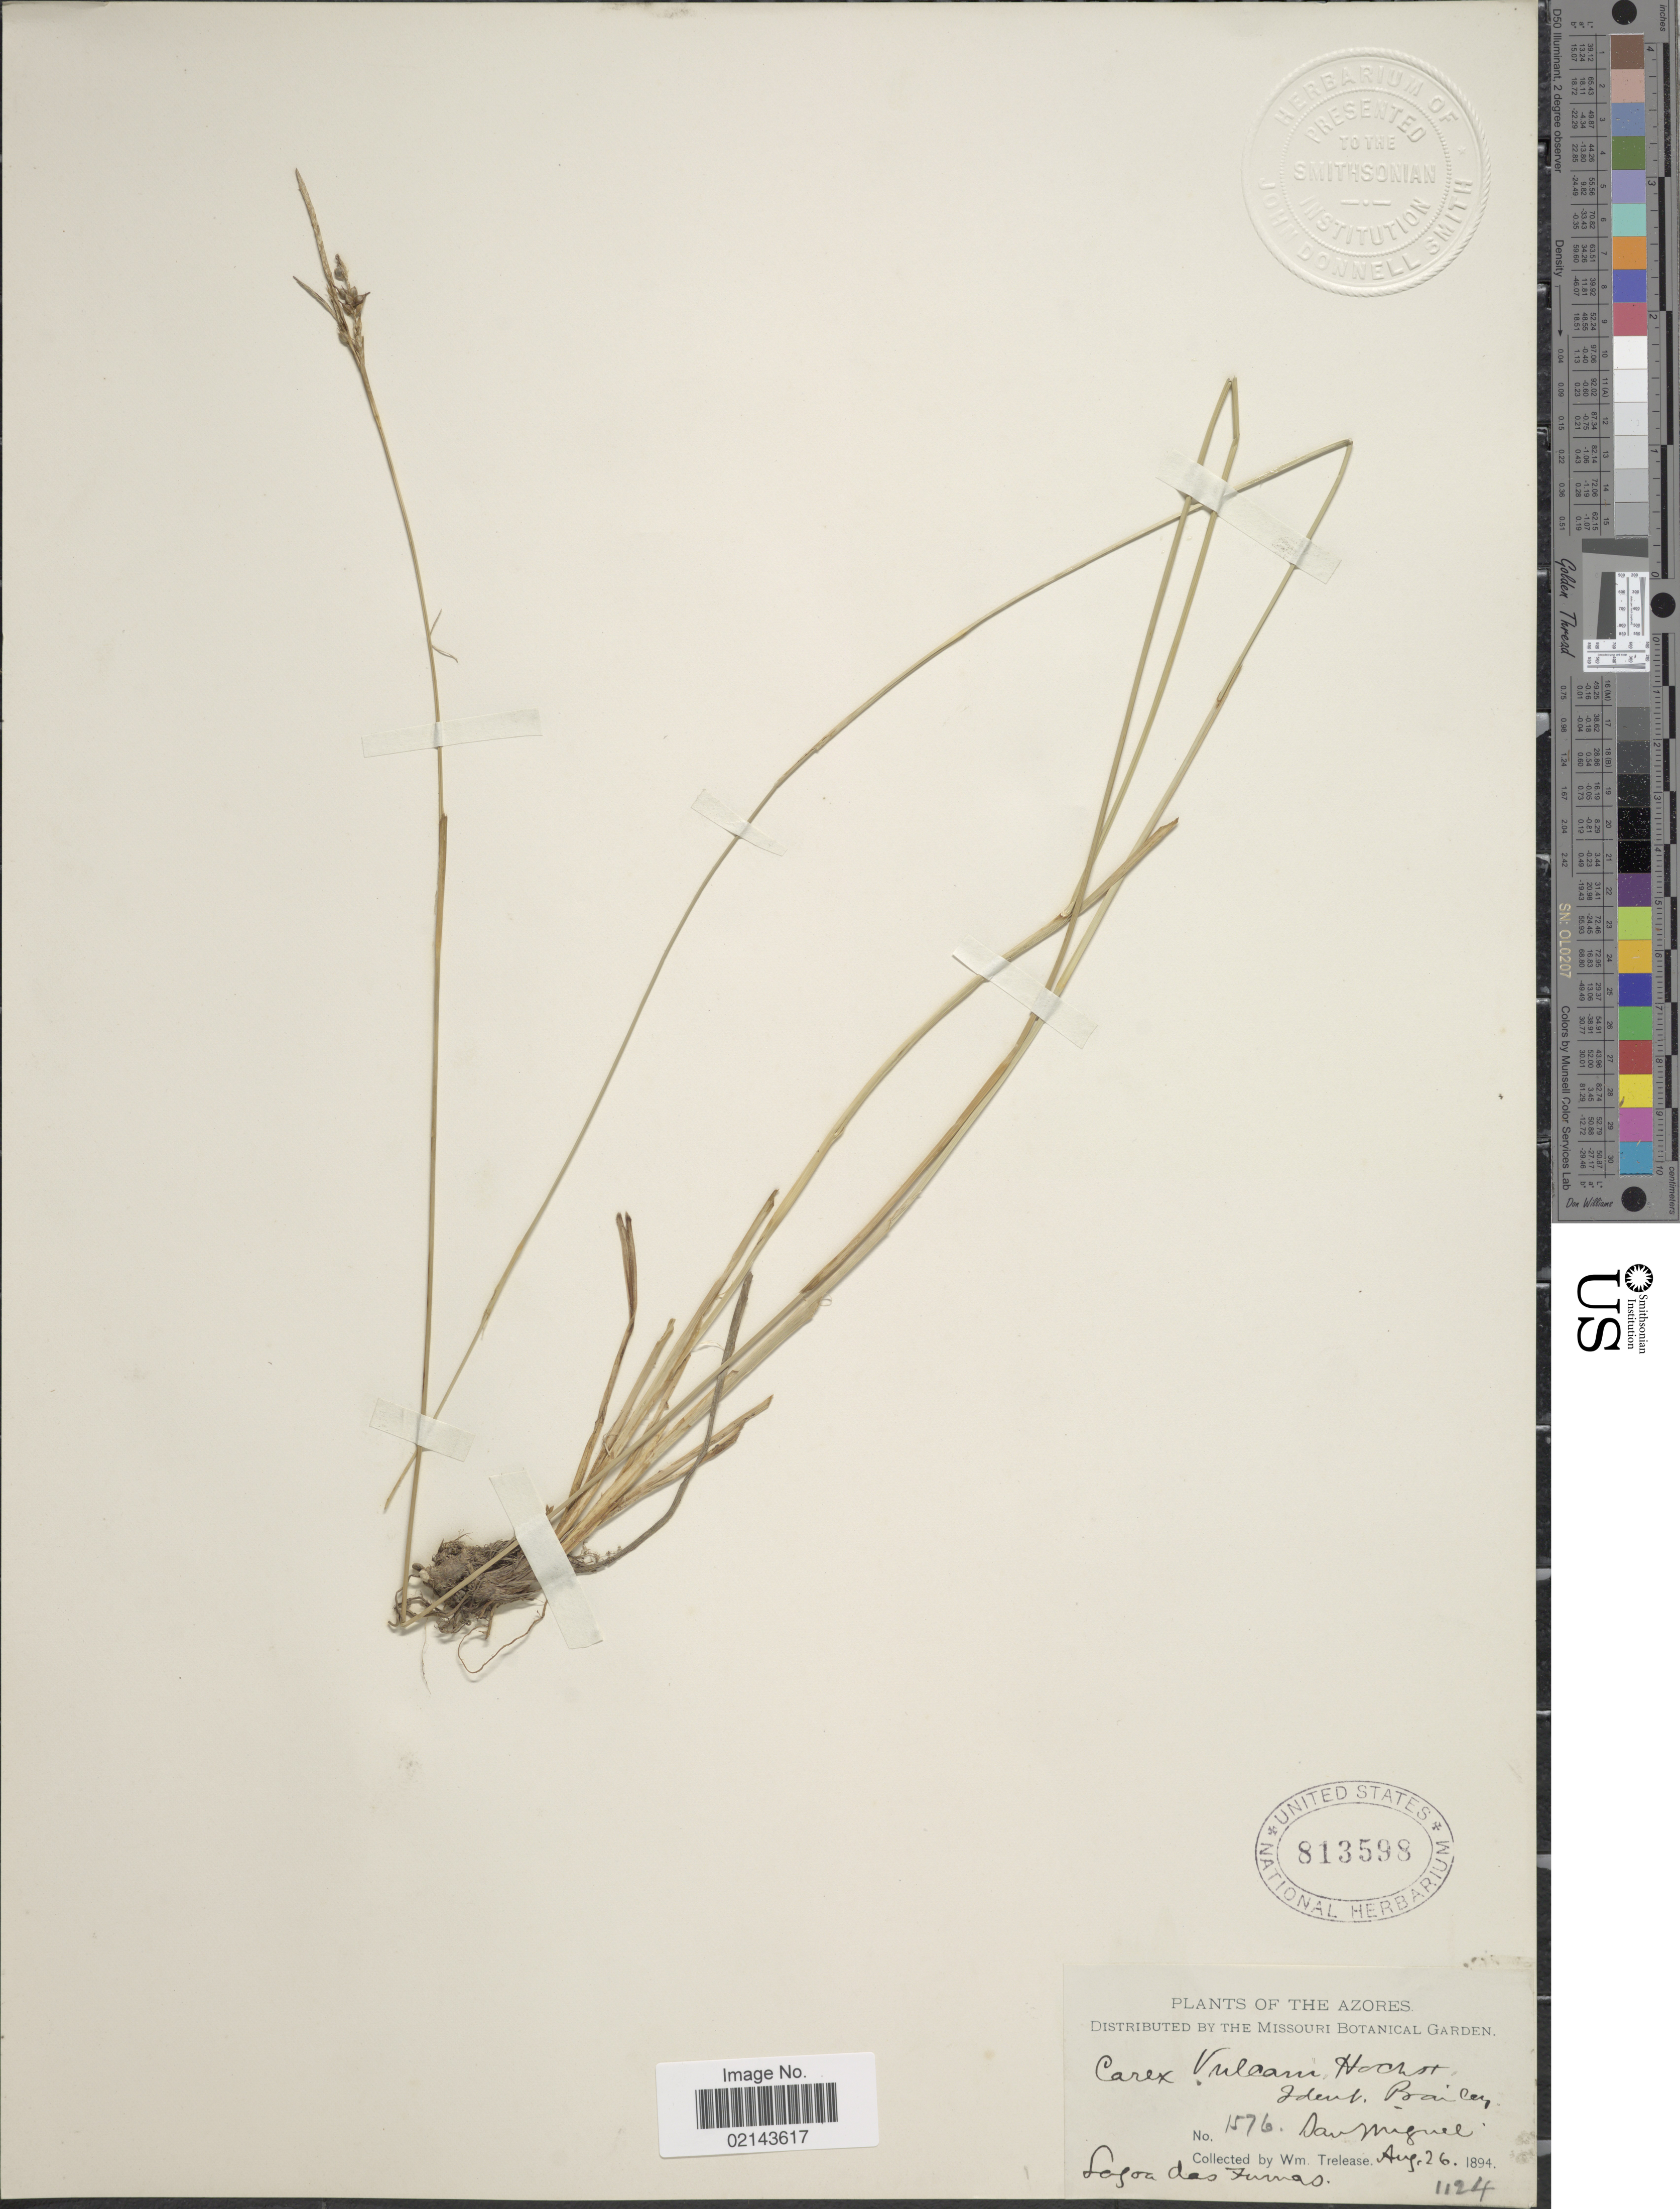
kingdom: Plantae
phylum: Tracheophyta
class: Liliopsida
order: Poales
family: Cyperaceae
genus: Carex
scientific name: Carex vulcani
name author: Hochst. ex Seub.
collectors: W. Trelease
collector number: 1576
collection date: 1894-08-26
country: Portugal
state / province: Azores (Aut. Reg.)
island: São Miguel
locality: São Miguel, Lagoa das Furnas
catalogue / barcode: US 813598